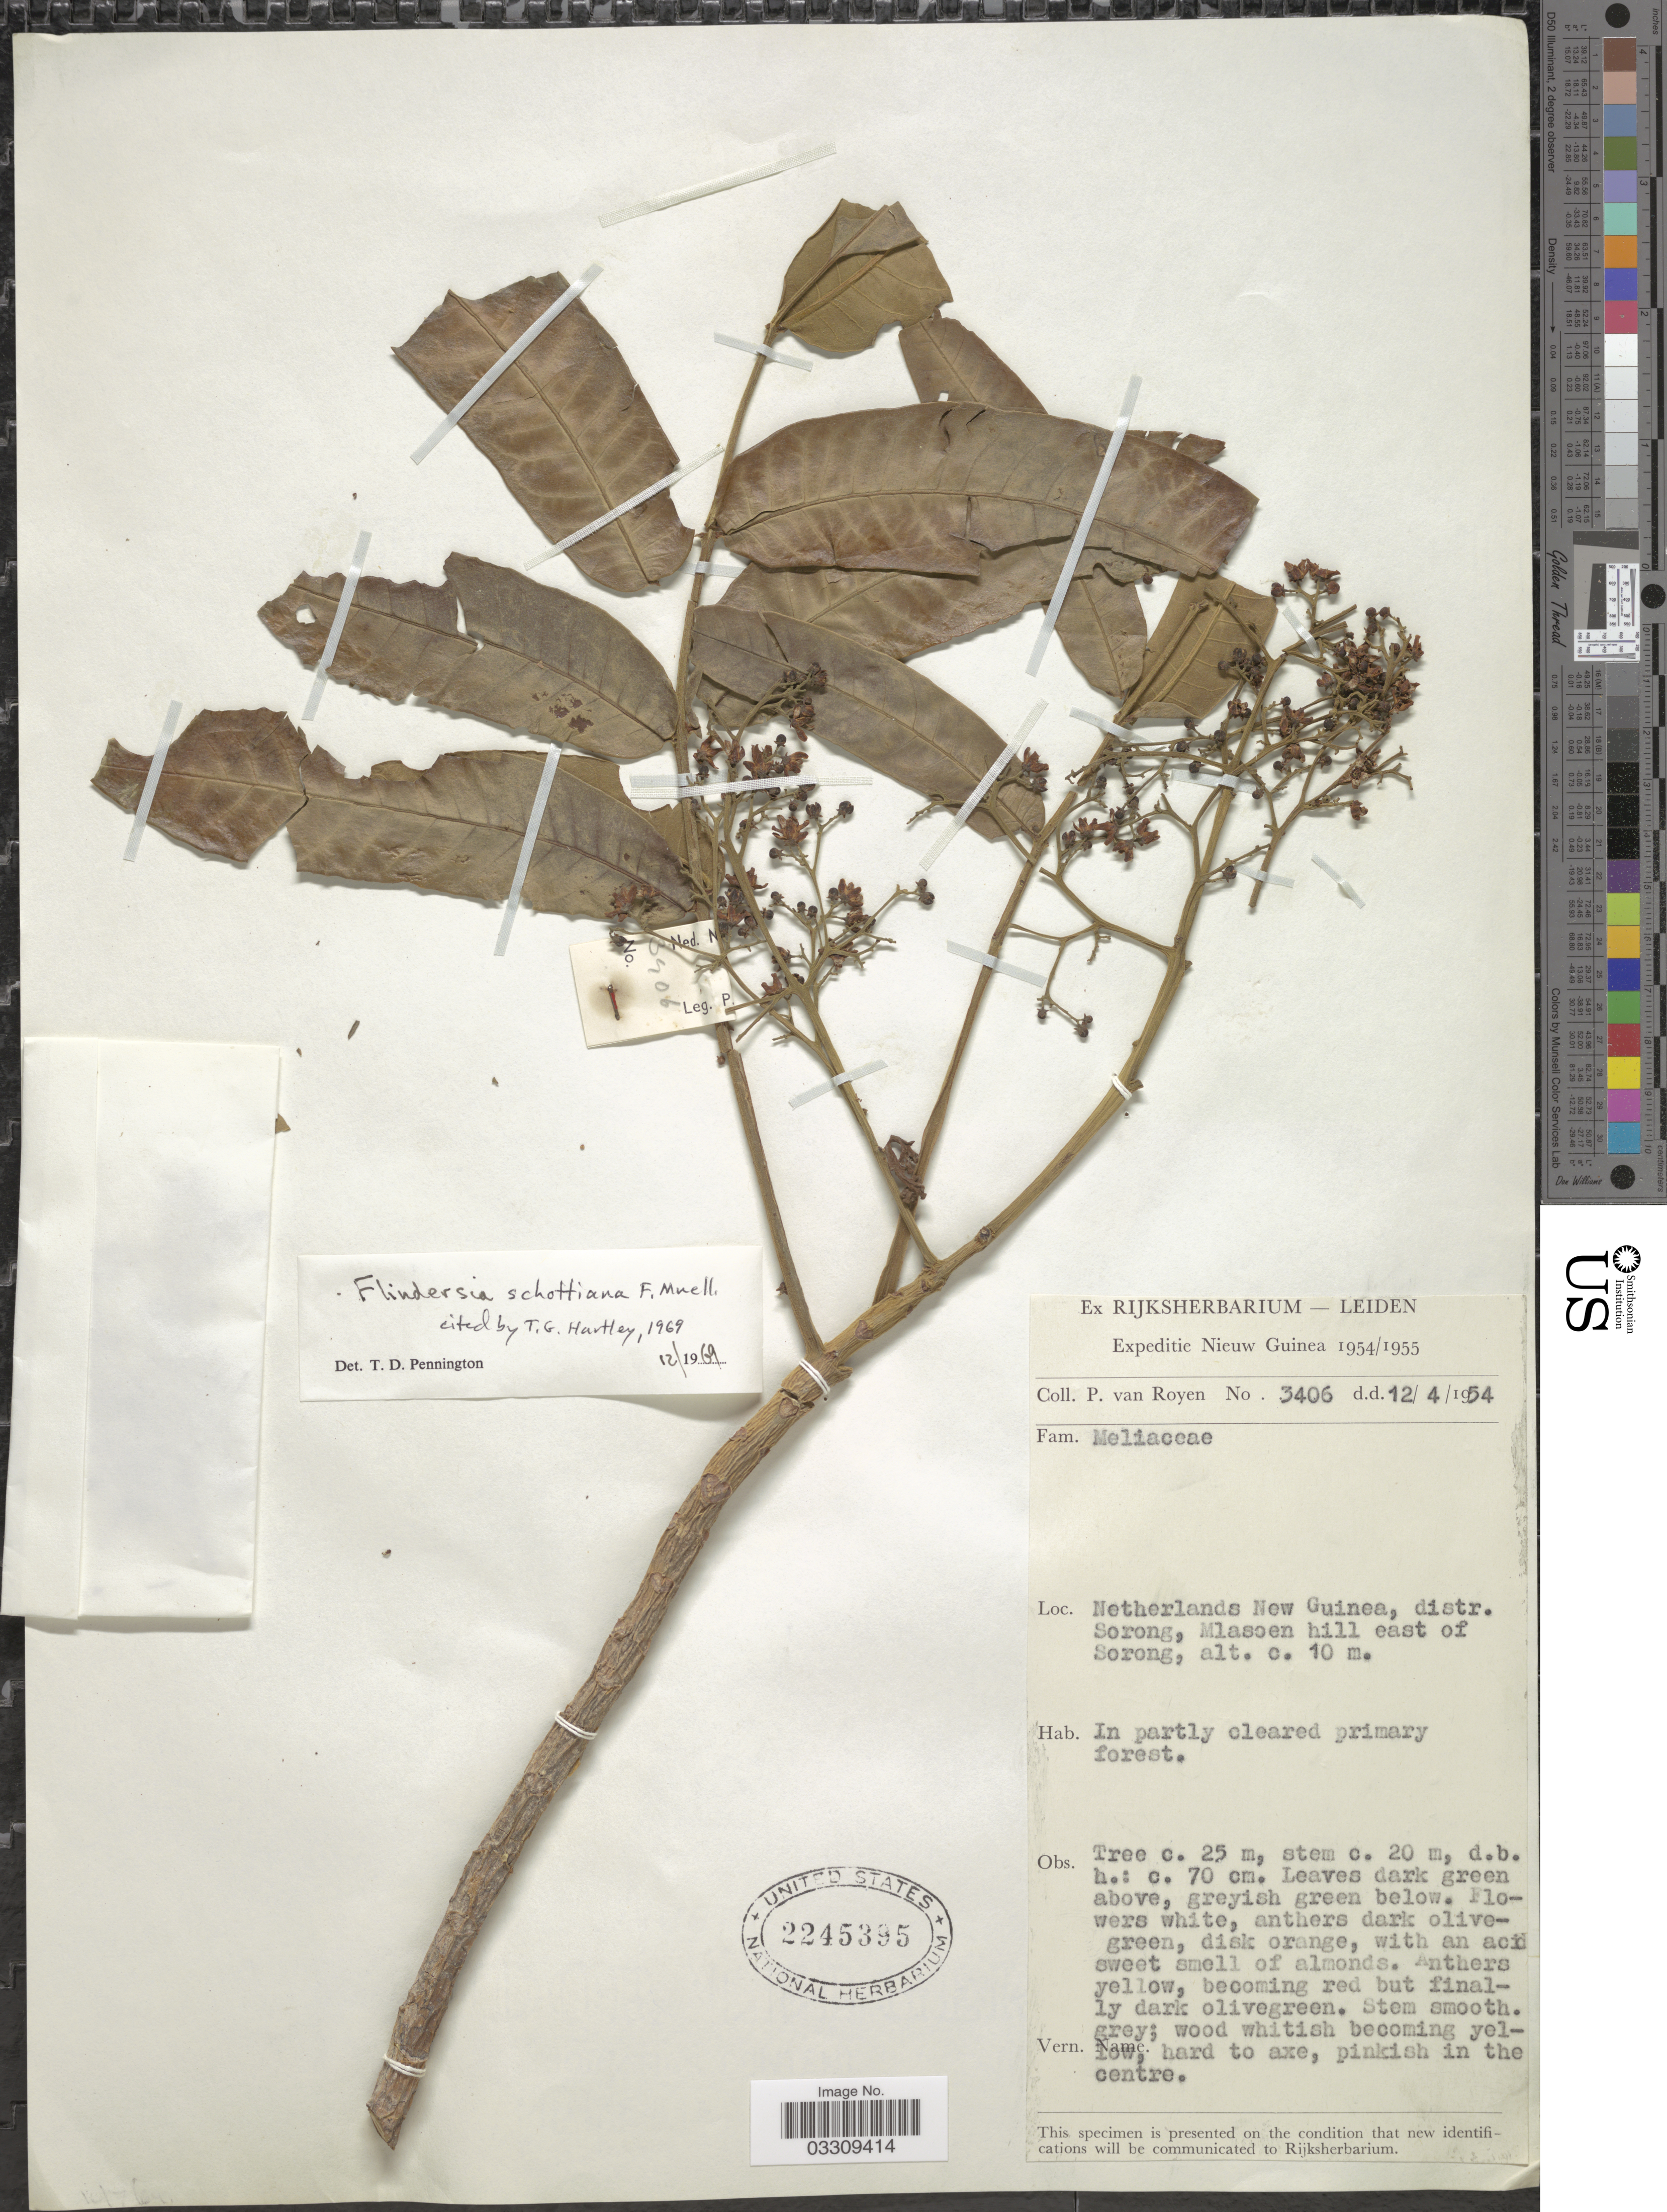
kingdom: Plantae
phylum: Tracheophyta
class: Magnoliopsida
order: Sapindales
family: Rutaceae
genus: Flindersia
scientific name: Flindersia schottiana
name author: F. Muell.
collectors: P. van Royen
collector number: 3406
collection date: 1954-04-12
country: Indonesia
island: New Guinea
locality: Nieuw Guinea. Netherlands New Guinea, distr. Sorong, Mlasoen hill east of Sorong.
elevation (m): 10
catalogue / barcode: US 2245395